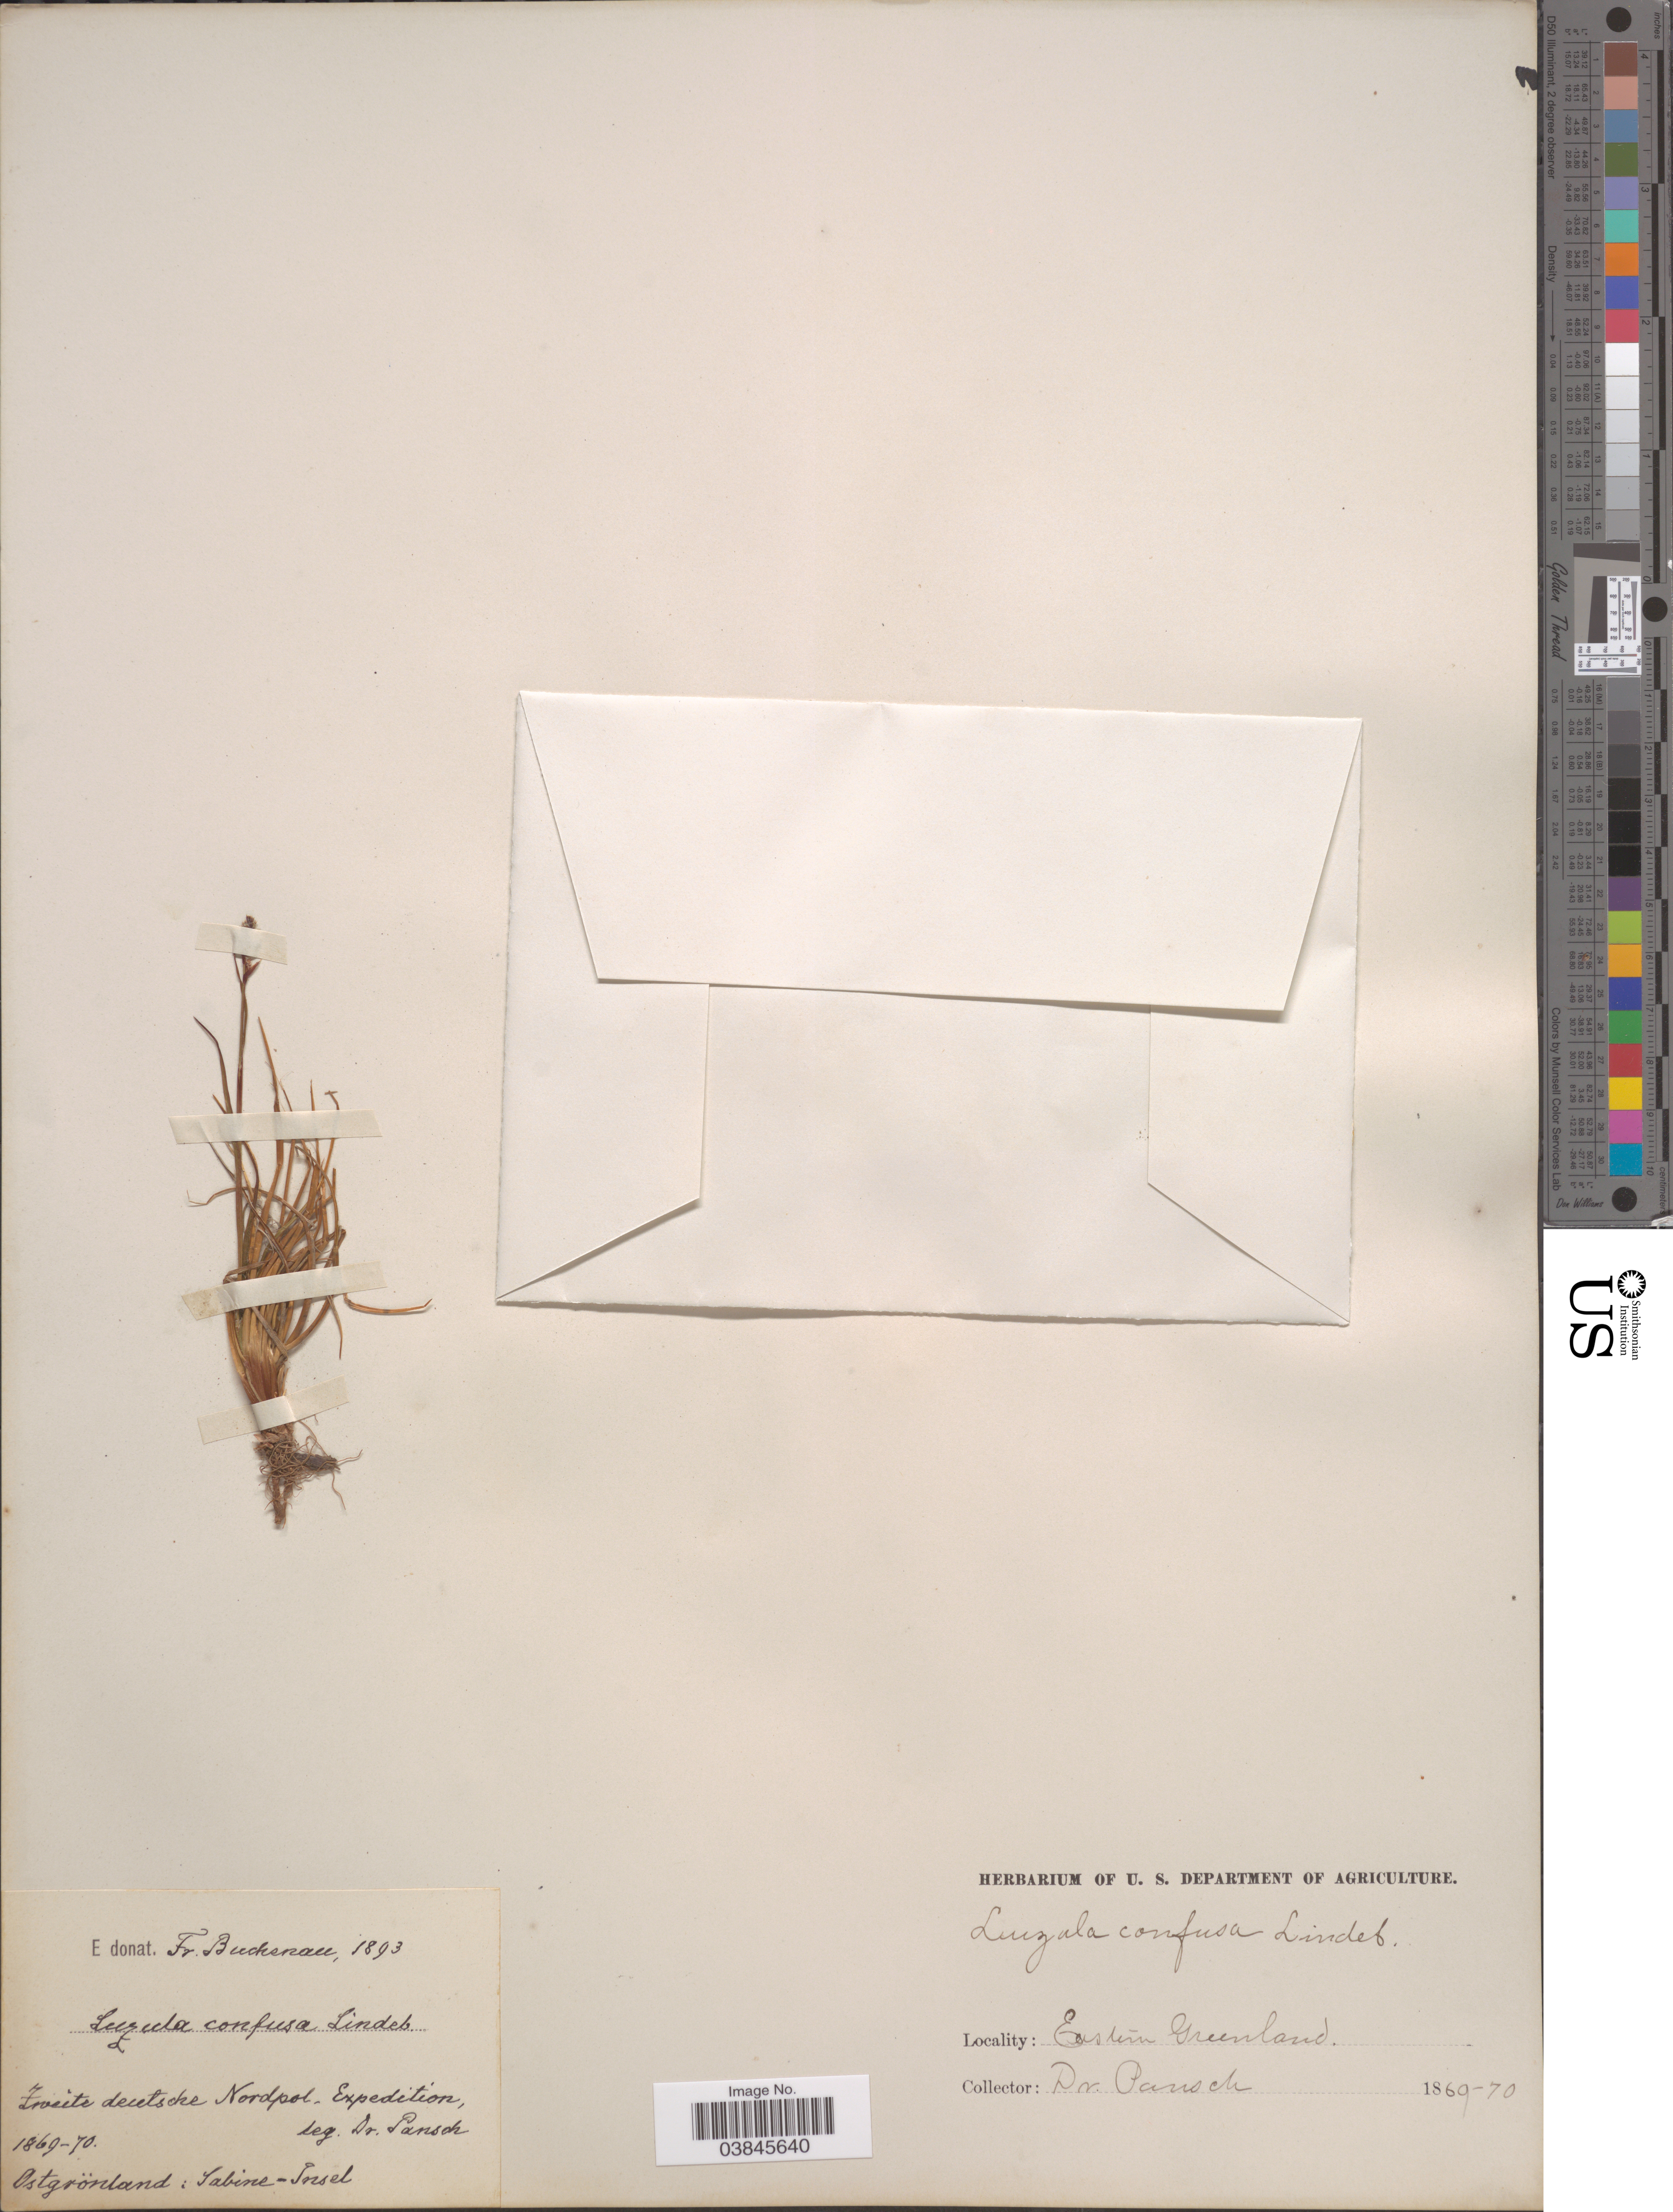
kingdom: Plantae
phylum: Tracheophyta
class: Liliopsida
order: Poales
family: Juncaceae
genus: Luzula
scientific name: Luzula confusa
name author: Lindeb.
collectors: Pansch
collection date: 1869/1870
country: Greenland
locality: Nordpol. Ostgrönland: Sabine-Insel. Eastern Greenland.